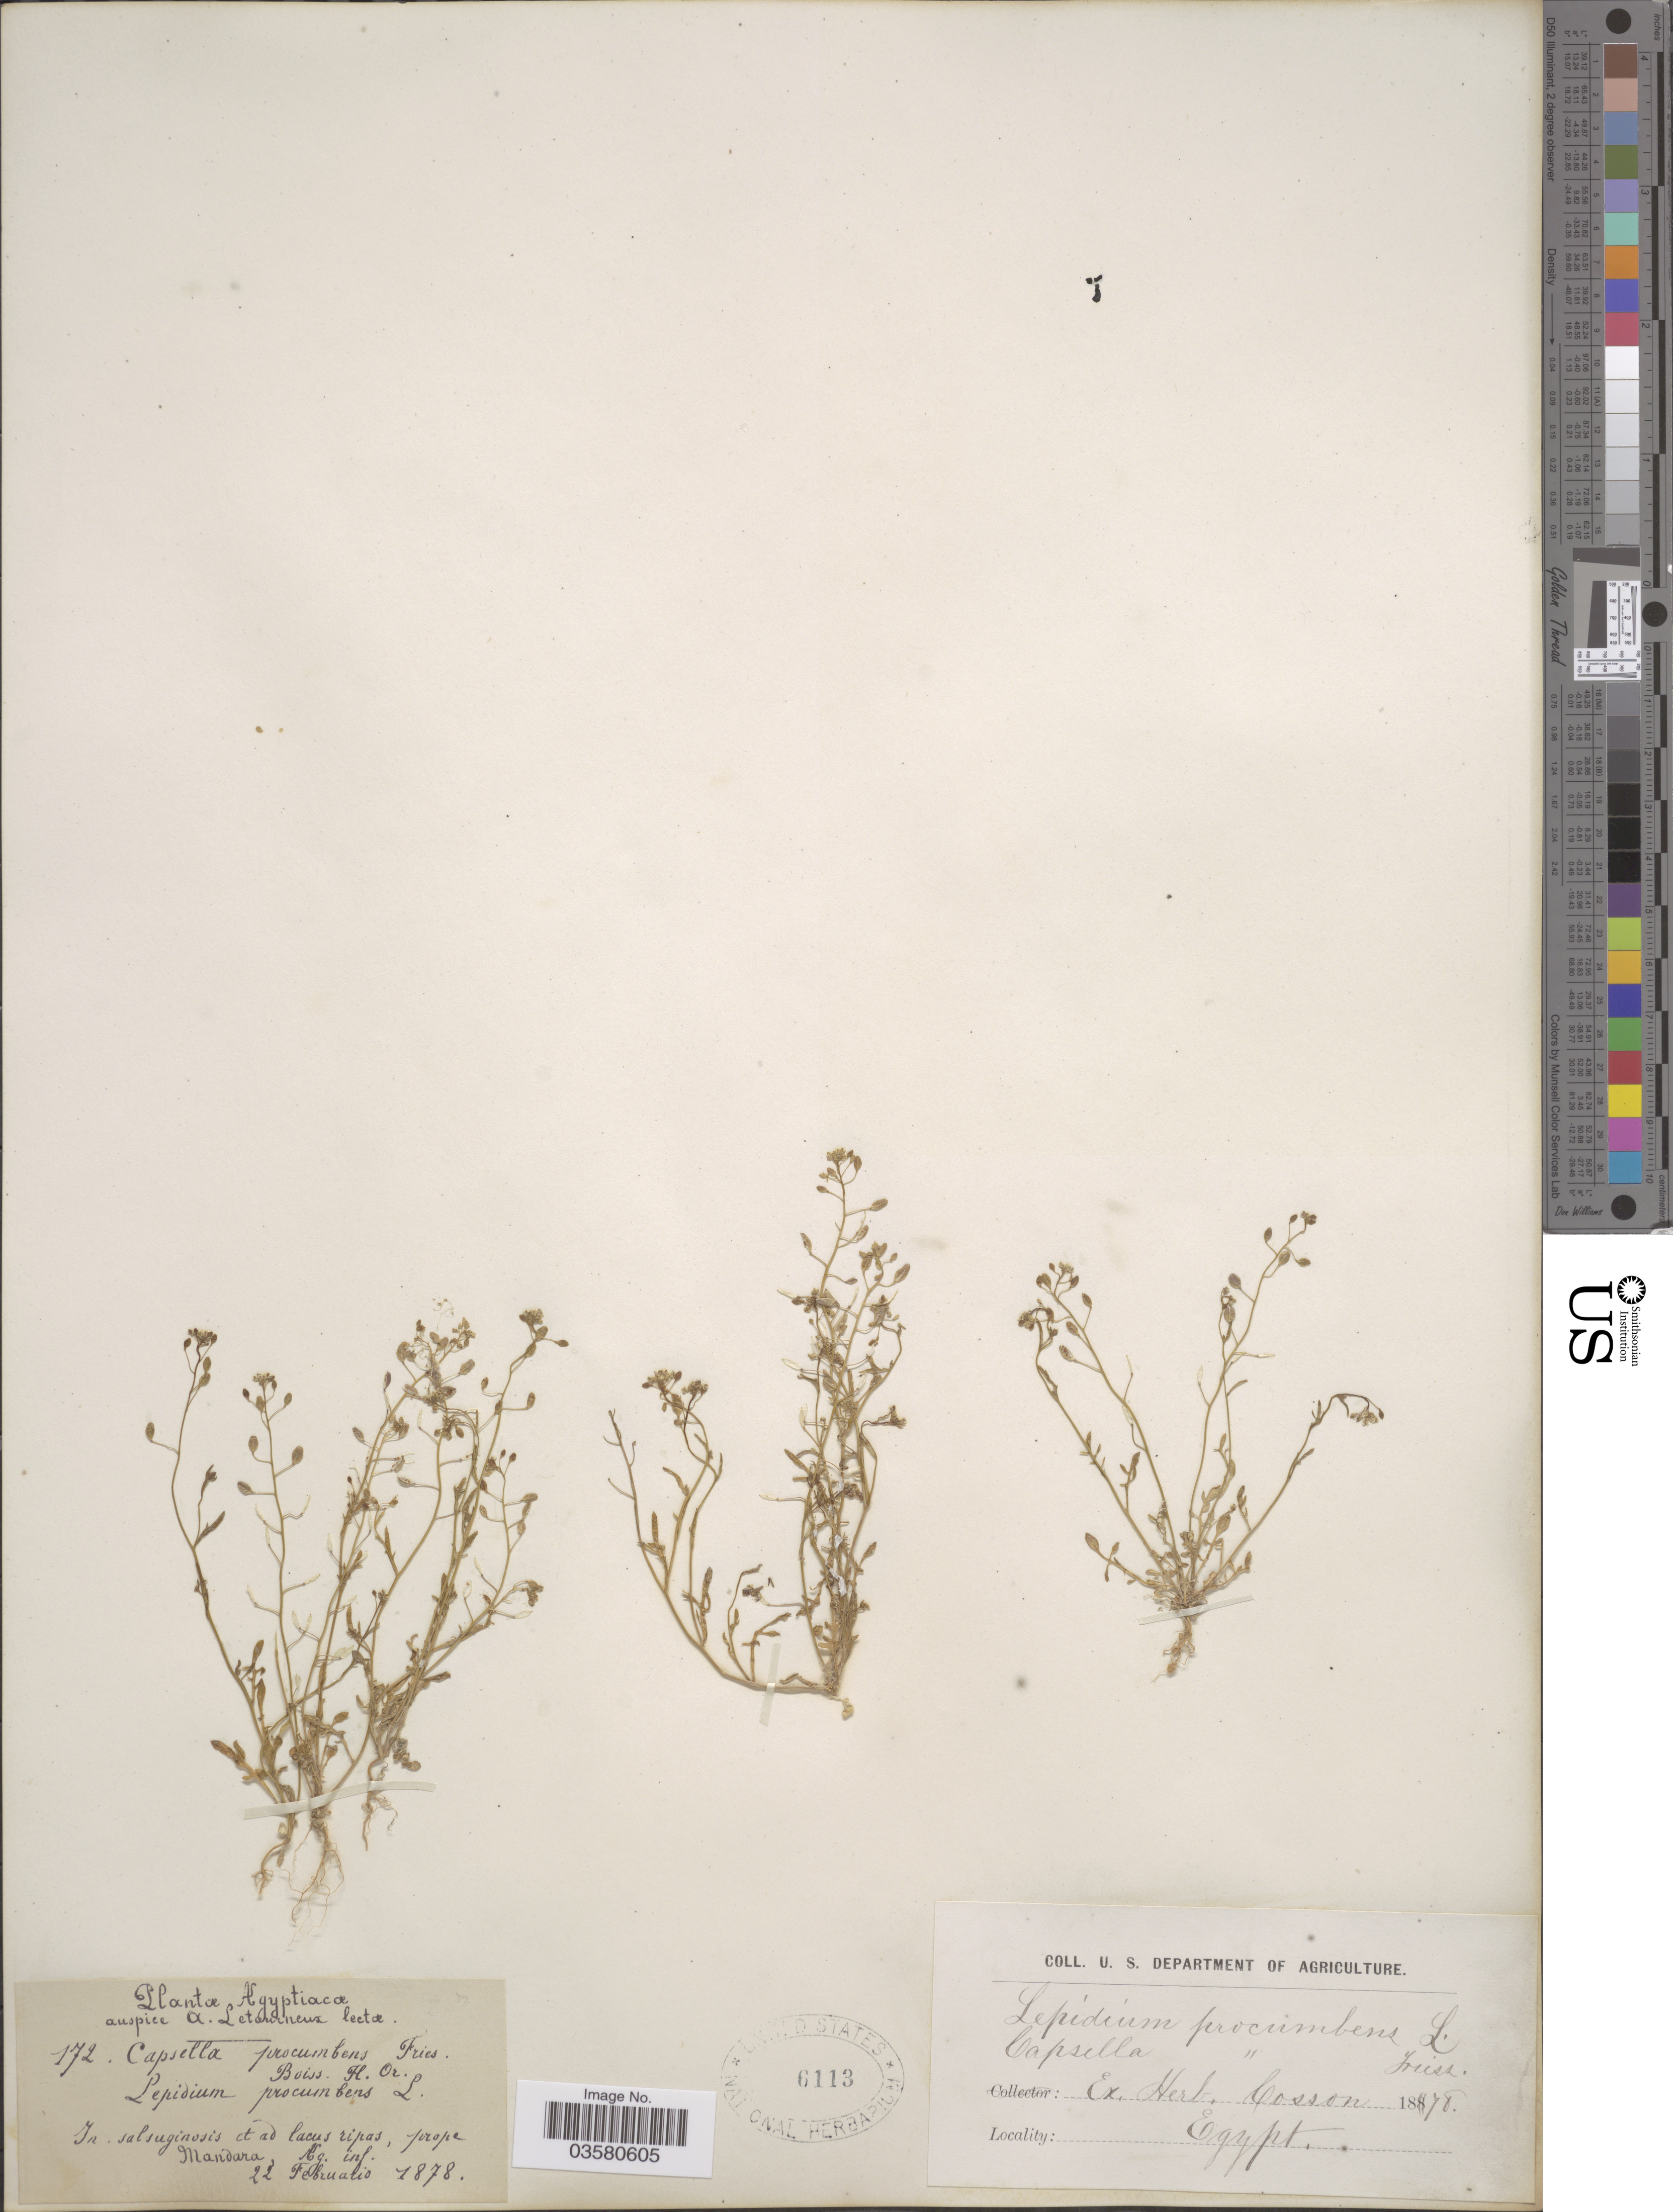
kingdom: Plantae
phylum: Tracheophyta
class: Magnoliopsida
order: Brassicales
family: Brassicaceae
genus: Lepidium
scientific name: Lepidium procumbens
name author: L.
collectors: A. Letourneux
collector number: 172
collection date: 1878-02-22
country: Egypt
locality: In salsuginosis et ad lacus ripas, prope mandara Ag. inf.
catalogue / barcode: US 6113